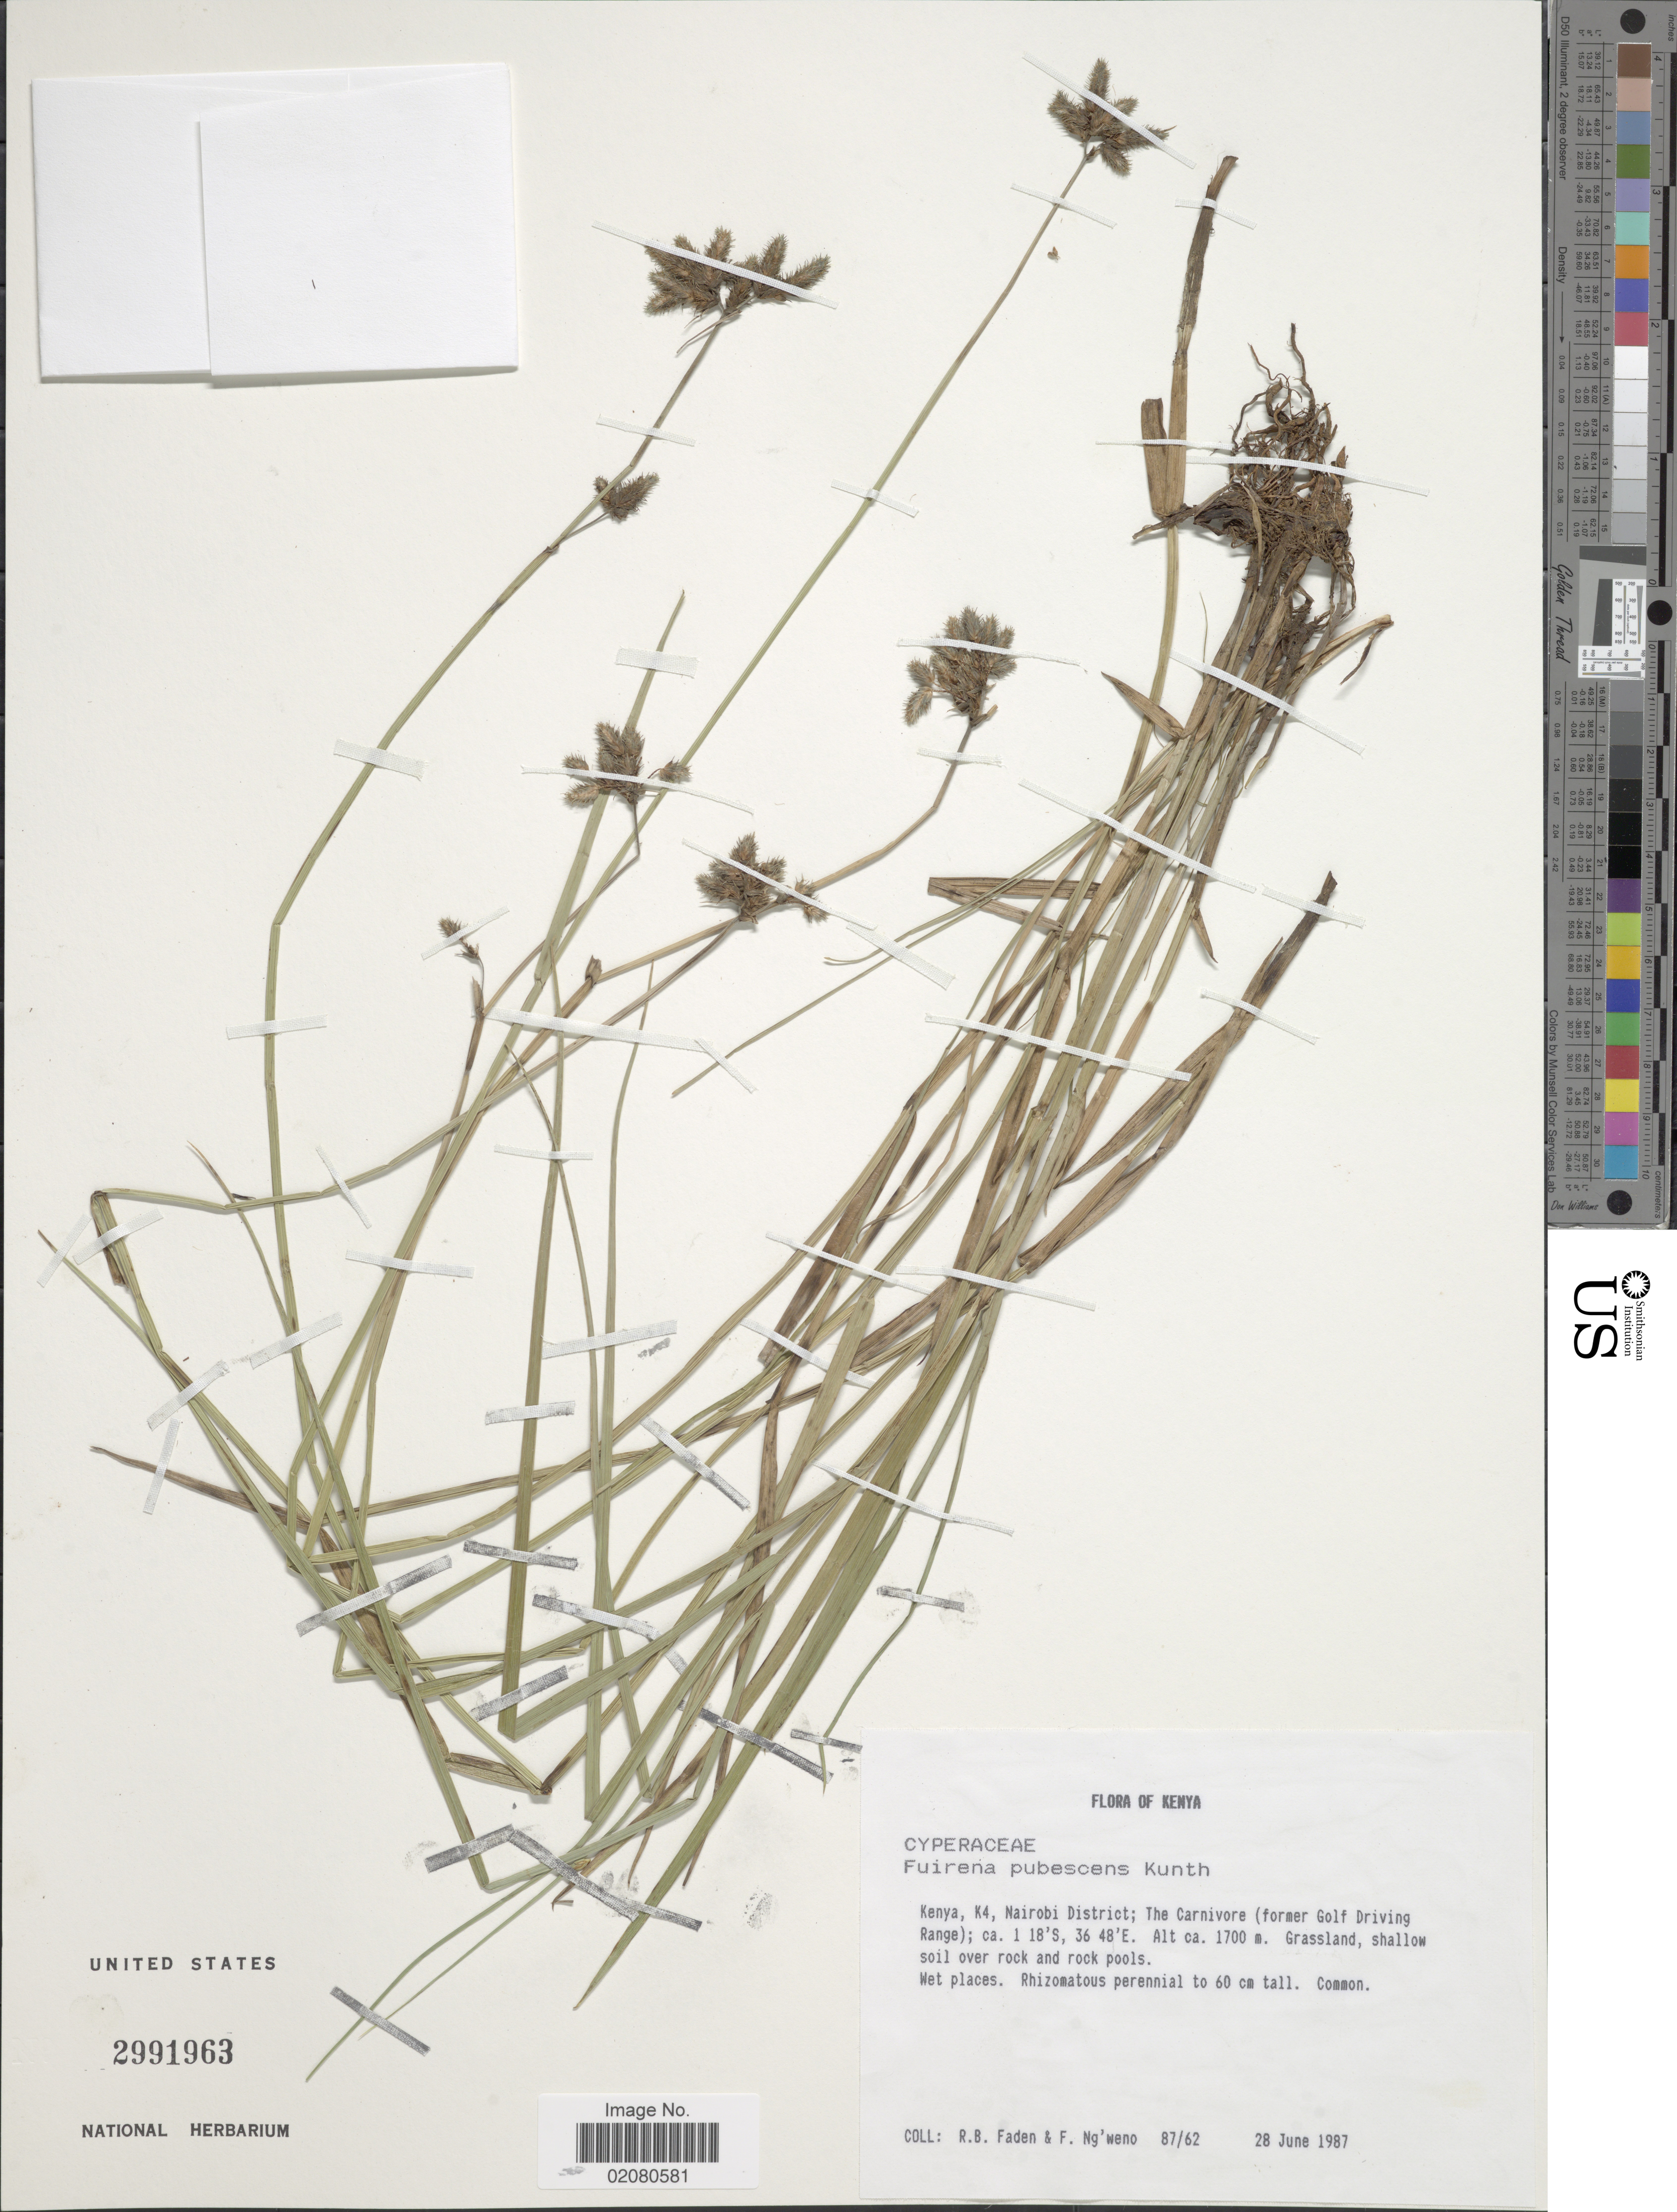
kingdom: Plantae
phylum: Tracheophyta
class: Liliopsida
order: Poales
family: Cyperaceae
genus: Fuirena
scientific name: Fuirena pubescens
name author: (Poir.) Kunth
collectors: R. B. Faden & F. Ng'weno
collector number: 87/62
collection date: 1987-06-28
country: Kenya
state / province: Nairobi Area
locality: Kenya, Kenya, K4, Nairobi District; The Carnivore (former Golf Driving Range).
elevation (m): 1700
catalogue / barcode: US 2991963